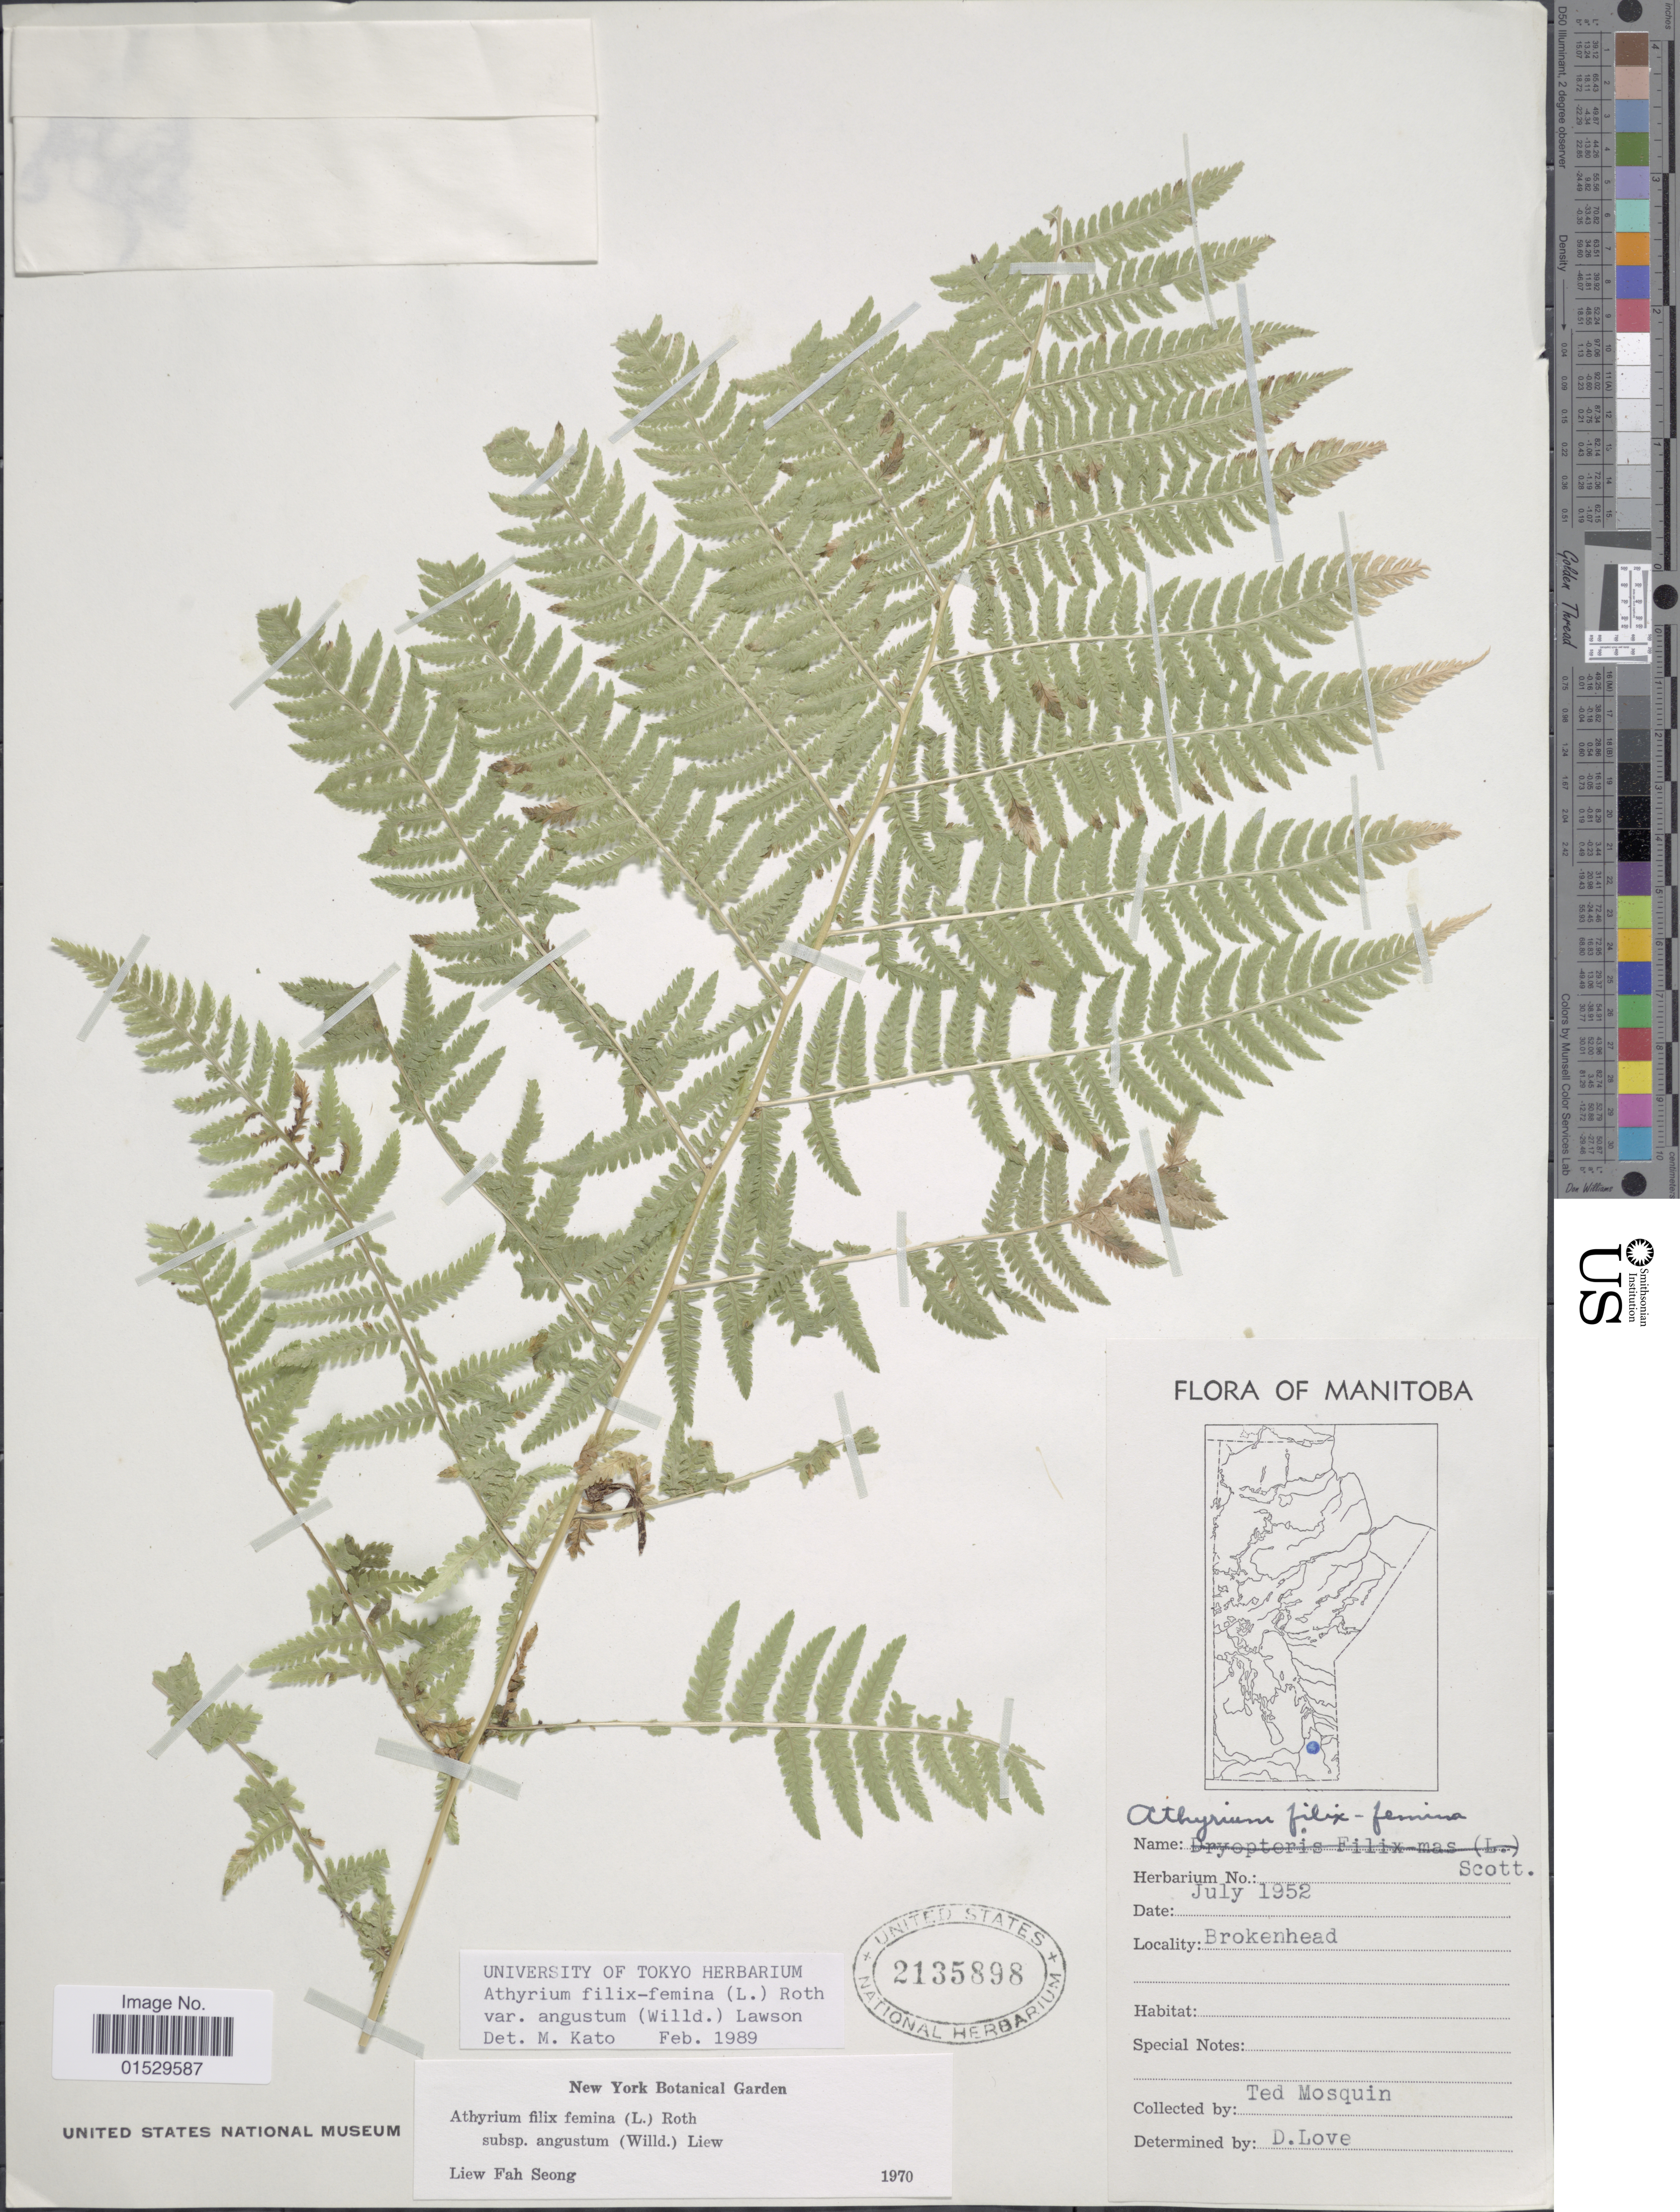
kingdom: Plantae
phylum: Tracheophyta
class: Polypodiopsida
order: Polypodiales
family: Athyriaceae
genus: Athyrium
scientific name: Athyrium filix-femina subsp. angustatum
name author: (Willd.) R.T. Clausen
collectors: T. Mosquin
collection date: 1952-07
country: Canada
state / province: Manitoba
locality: Brokenhead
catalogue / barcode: US 2135898